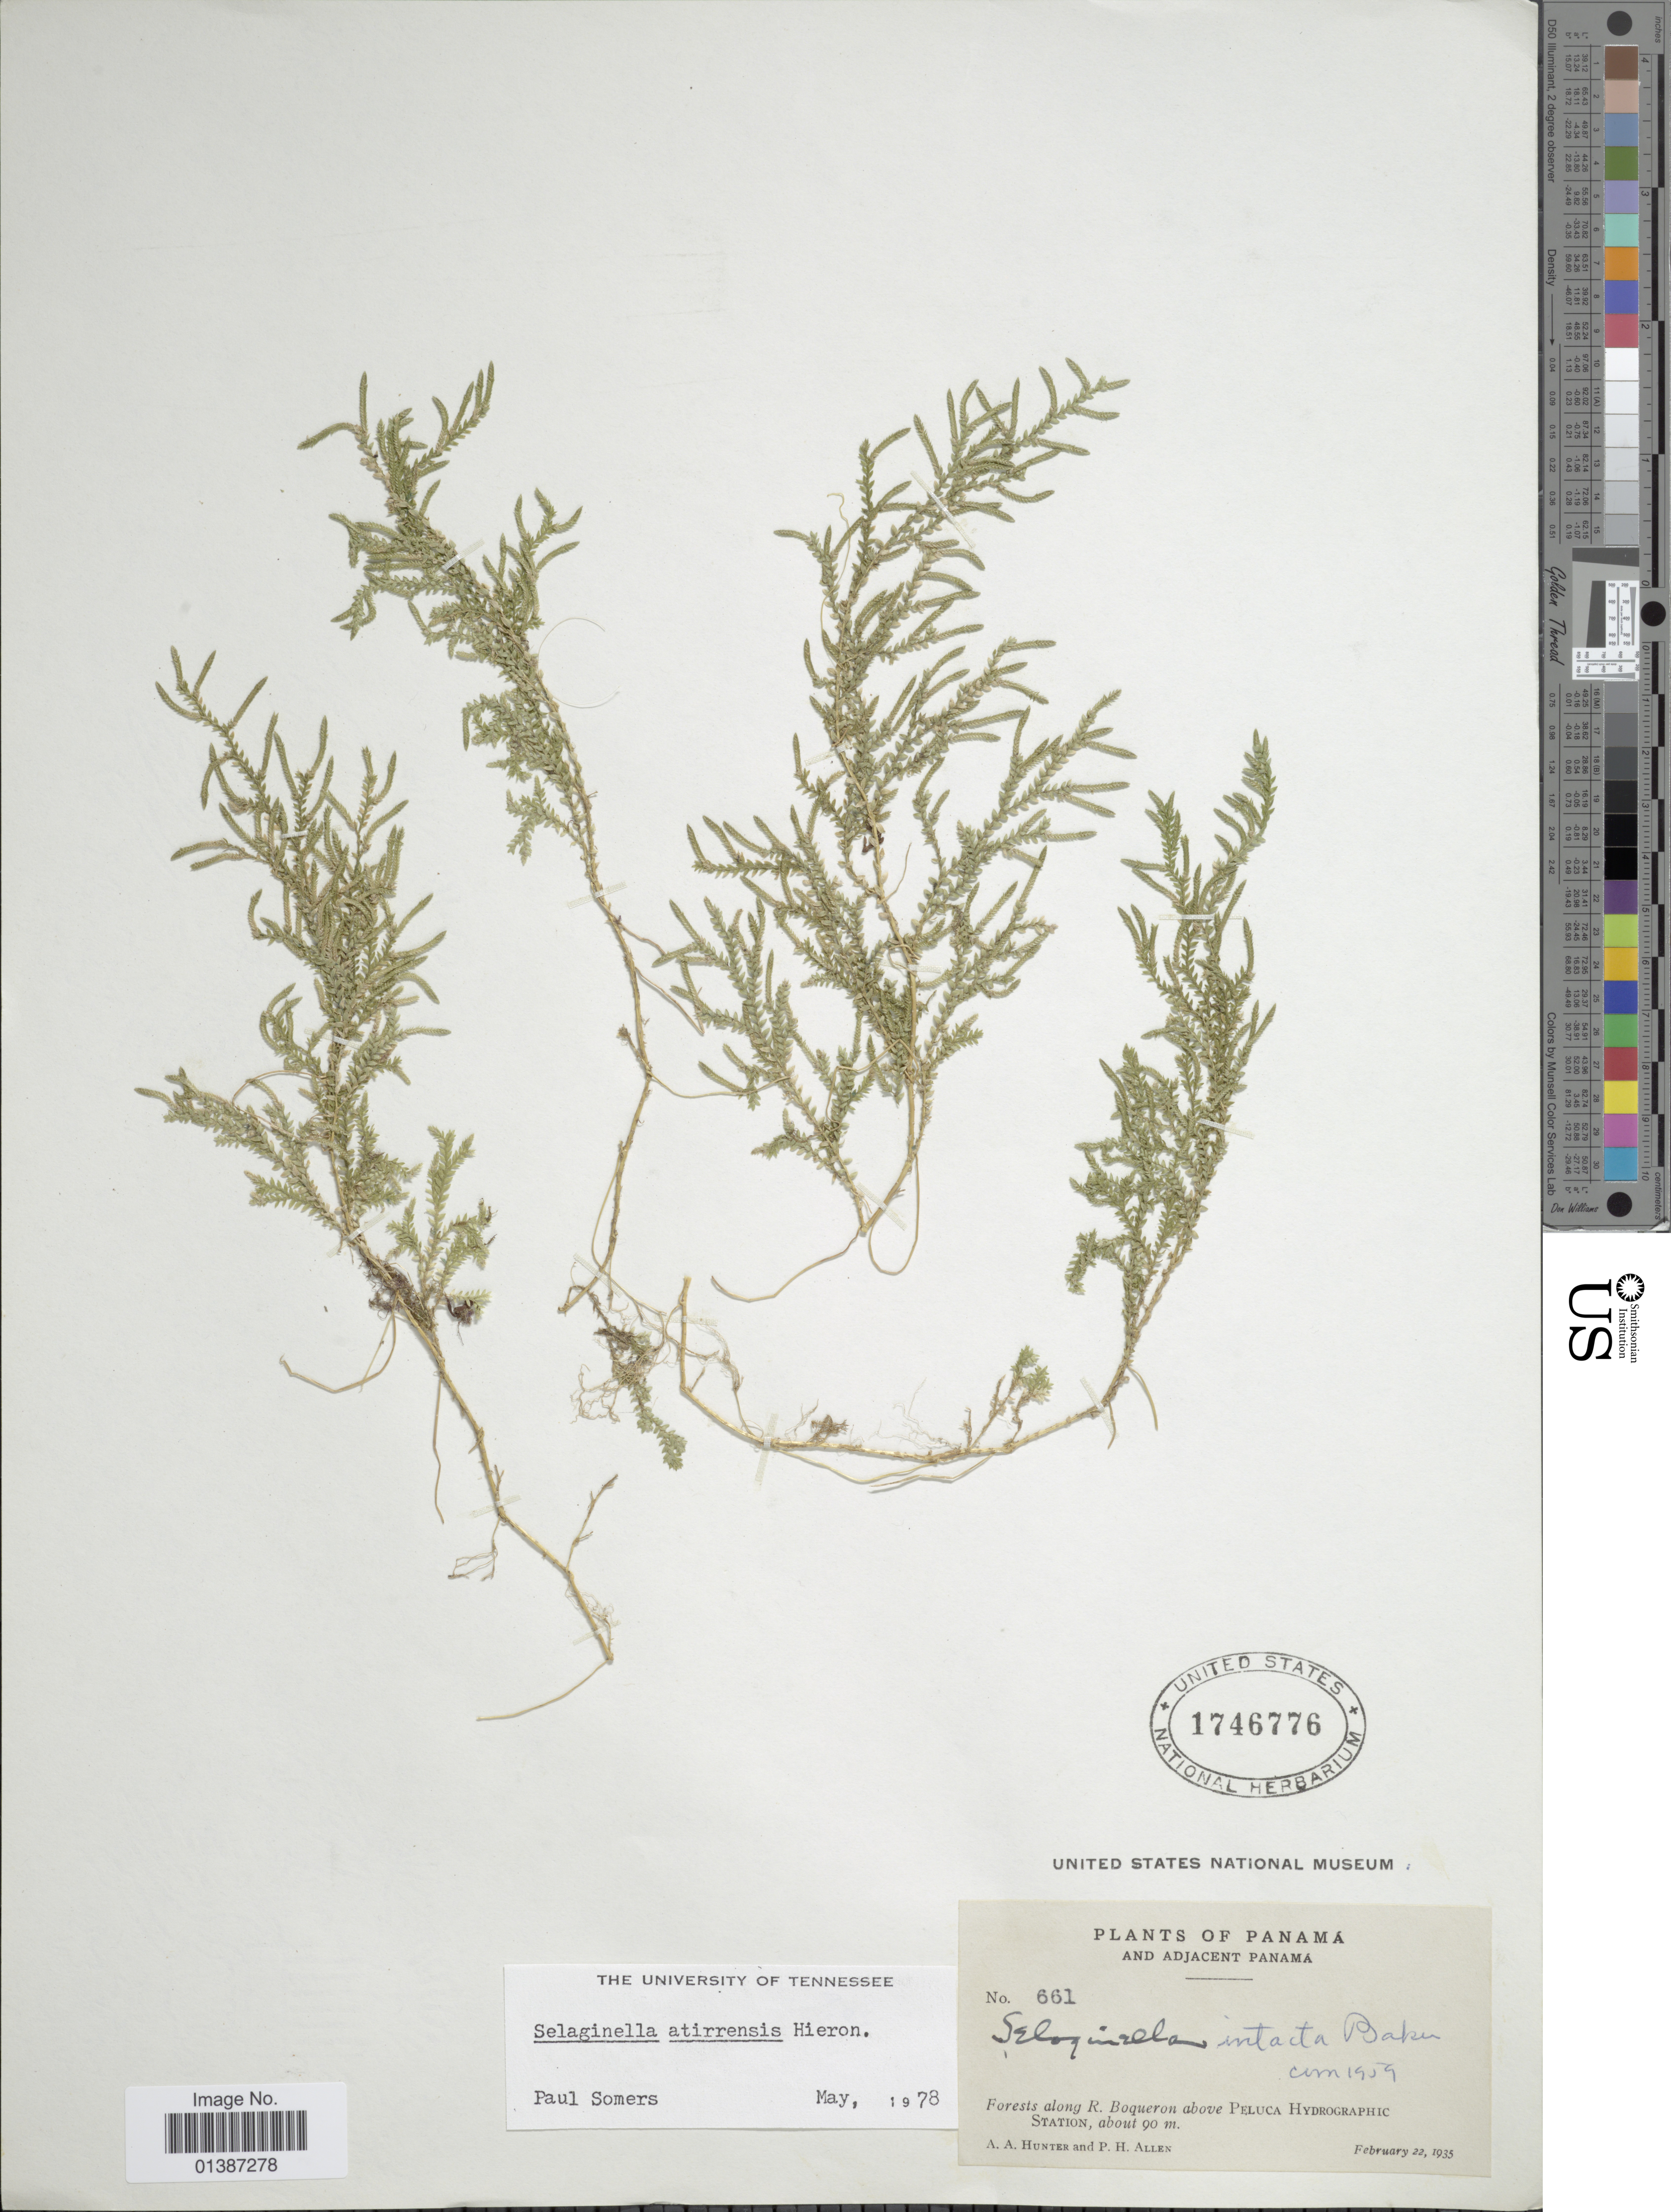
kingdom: Plantae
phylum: Tracheophyta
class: Lycopodiopsida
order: Selaginellales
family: Selaginellaceae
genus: Selaginella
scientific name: Selaginella atirrensis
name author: Hieron. in Engl. & Prantl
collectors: A. Hunter & P. H. Allen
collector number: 661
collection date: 1935-02-22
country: Panama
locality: Forest along R. Boqueron above Peluca Hydrographic Station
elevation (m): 90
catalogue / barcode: US 1746776